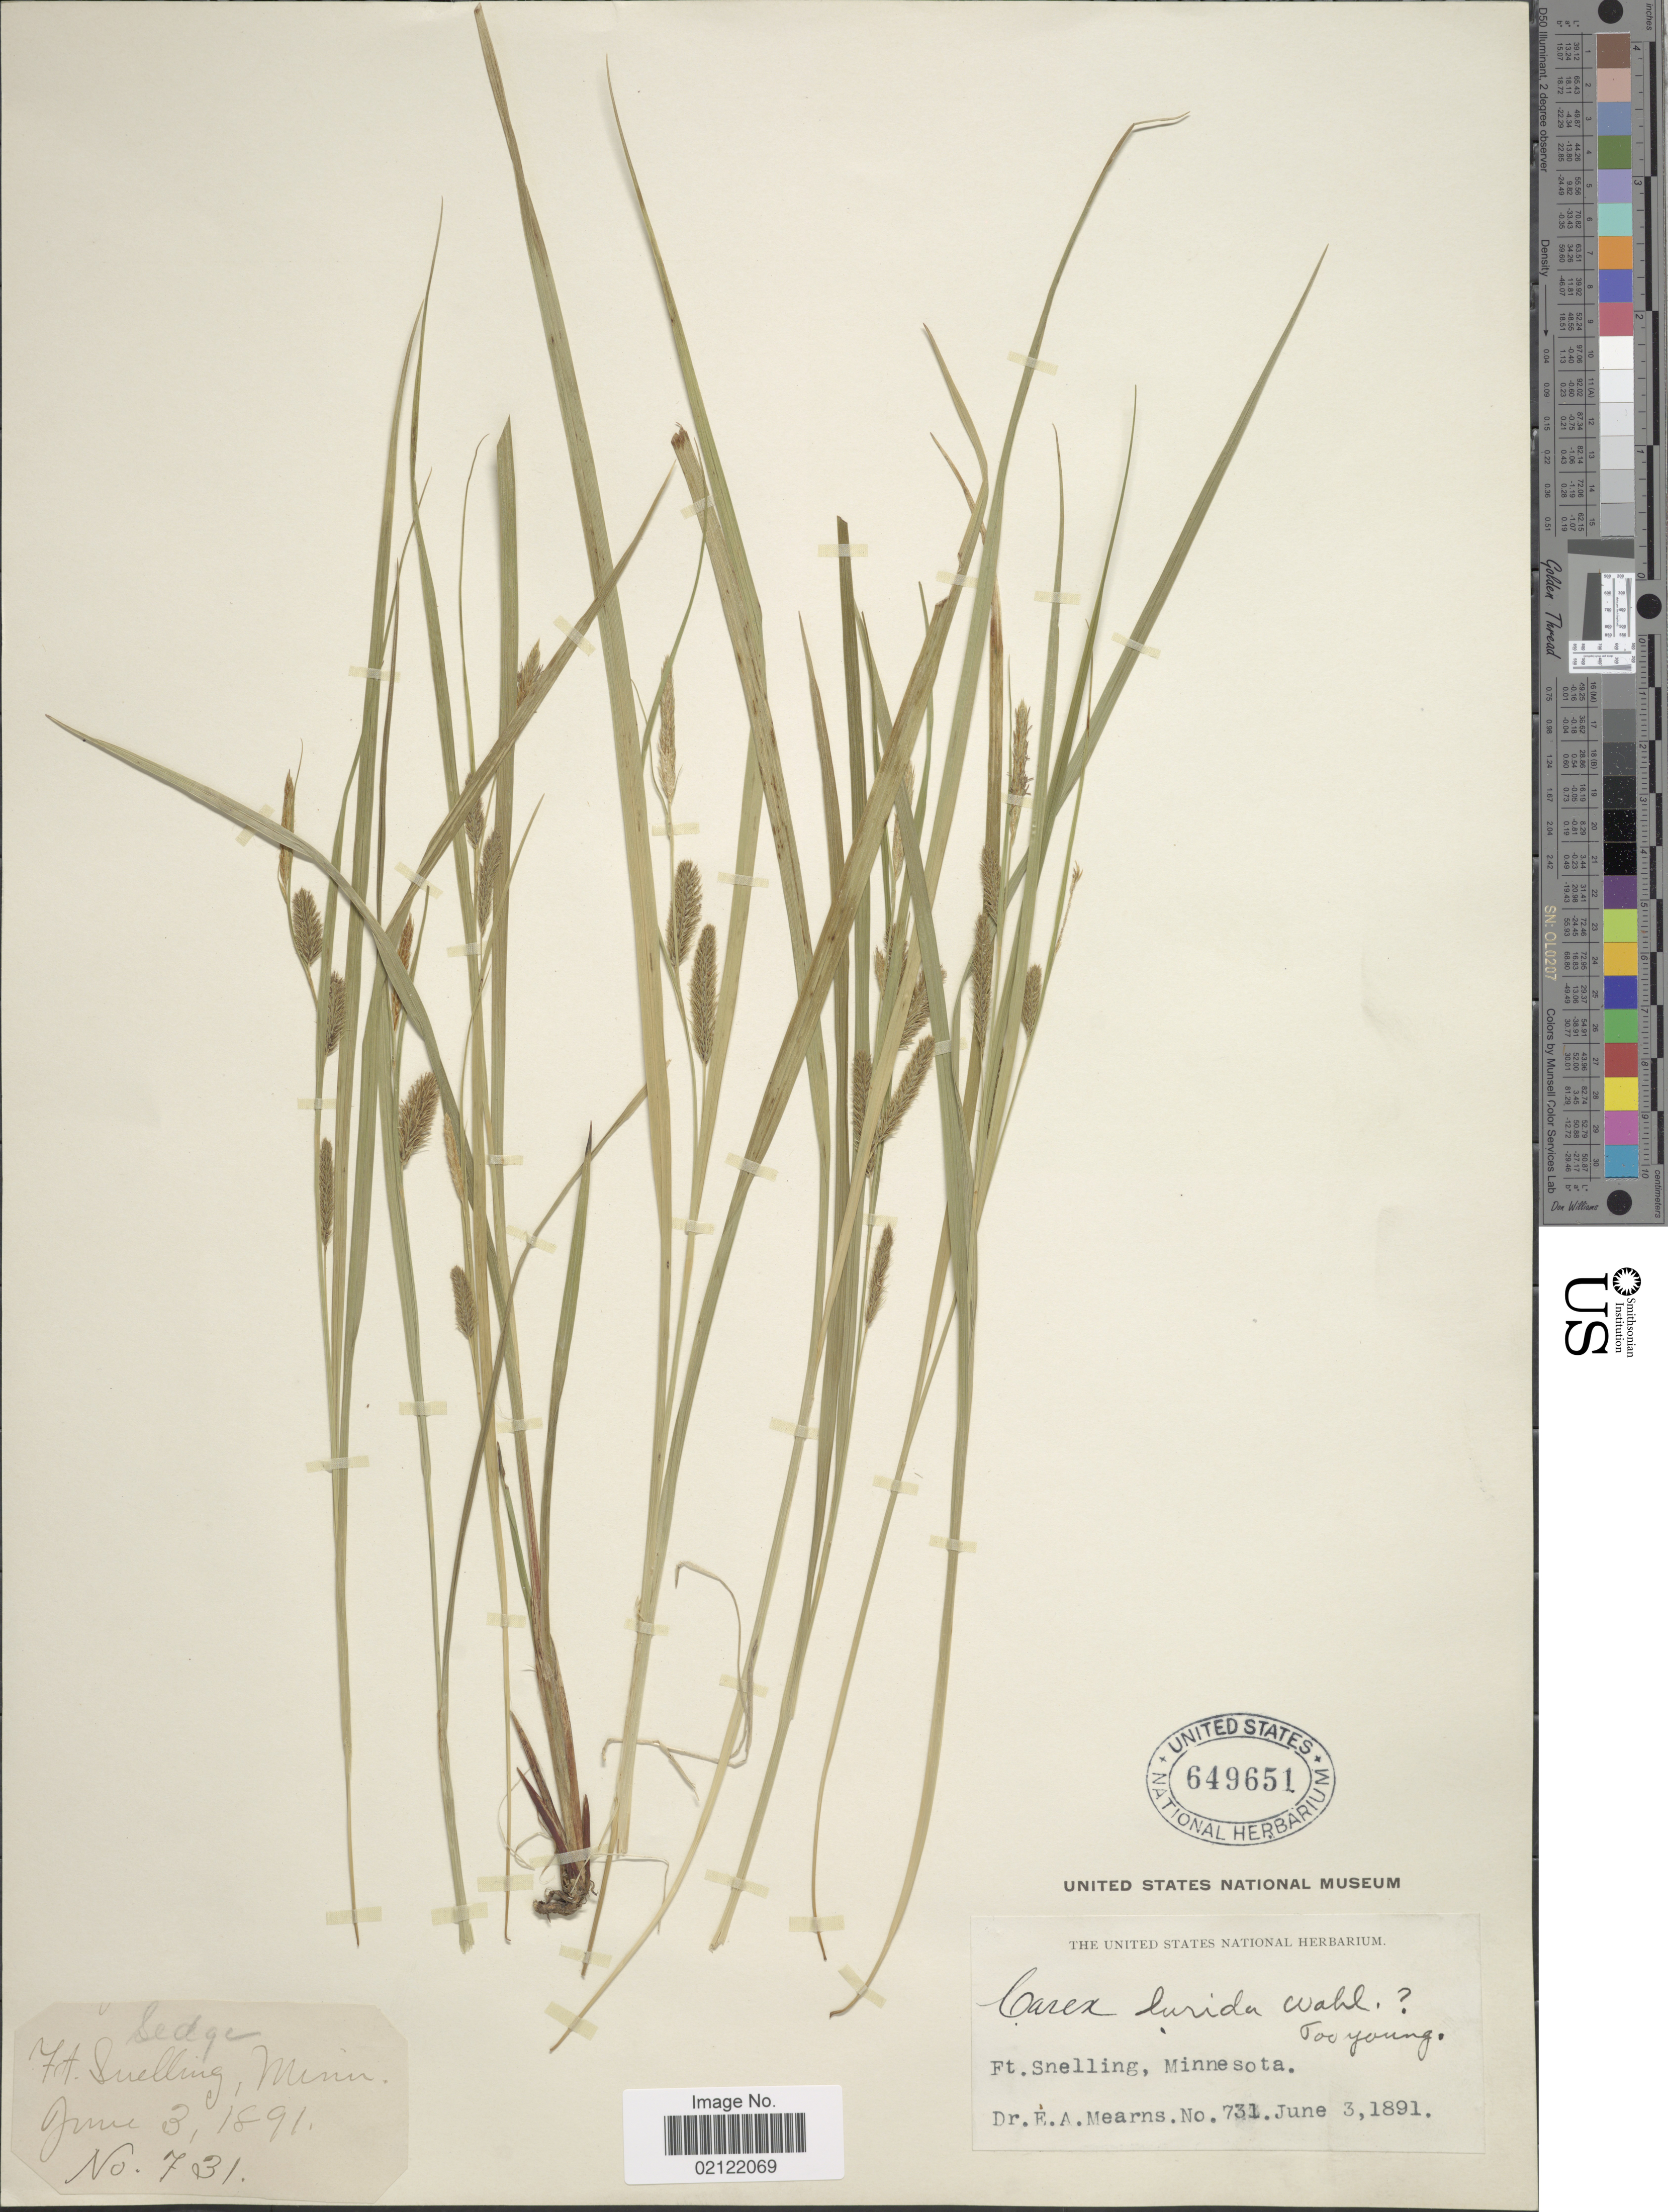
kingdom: Plantae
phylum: Tracheophyta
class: Liliopsida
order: Poales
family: Cyperaceae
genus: Carex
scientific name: Carex lurida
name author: Wahlenb.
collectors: E. A. Mearns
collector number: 731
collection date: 1891-06-03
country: United States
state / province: Minnesota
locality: Ft. Snelling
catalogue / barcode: US 649651